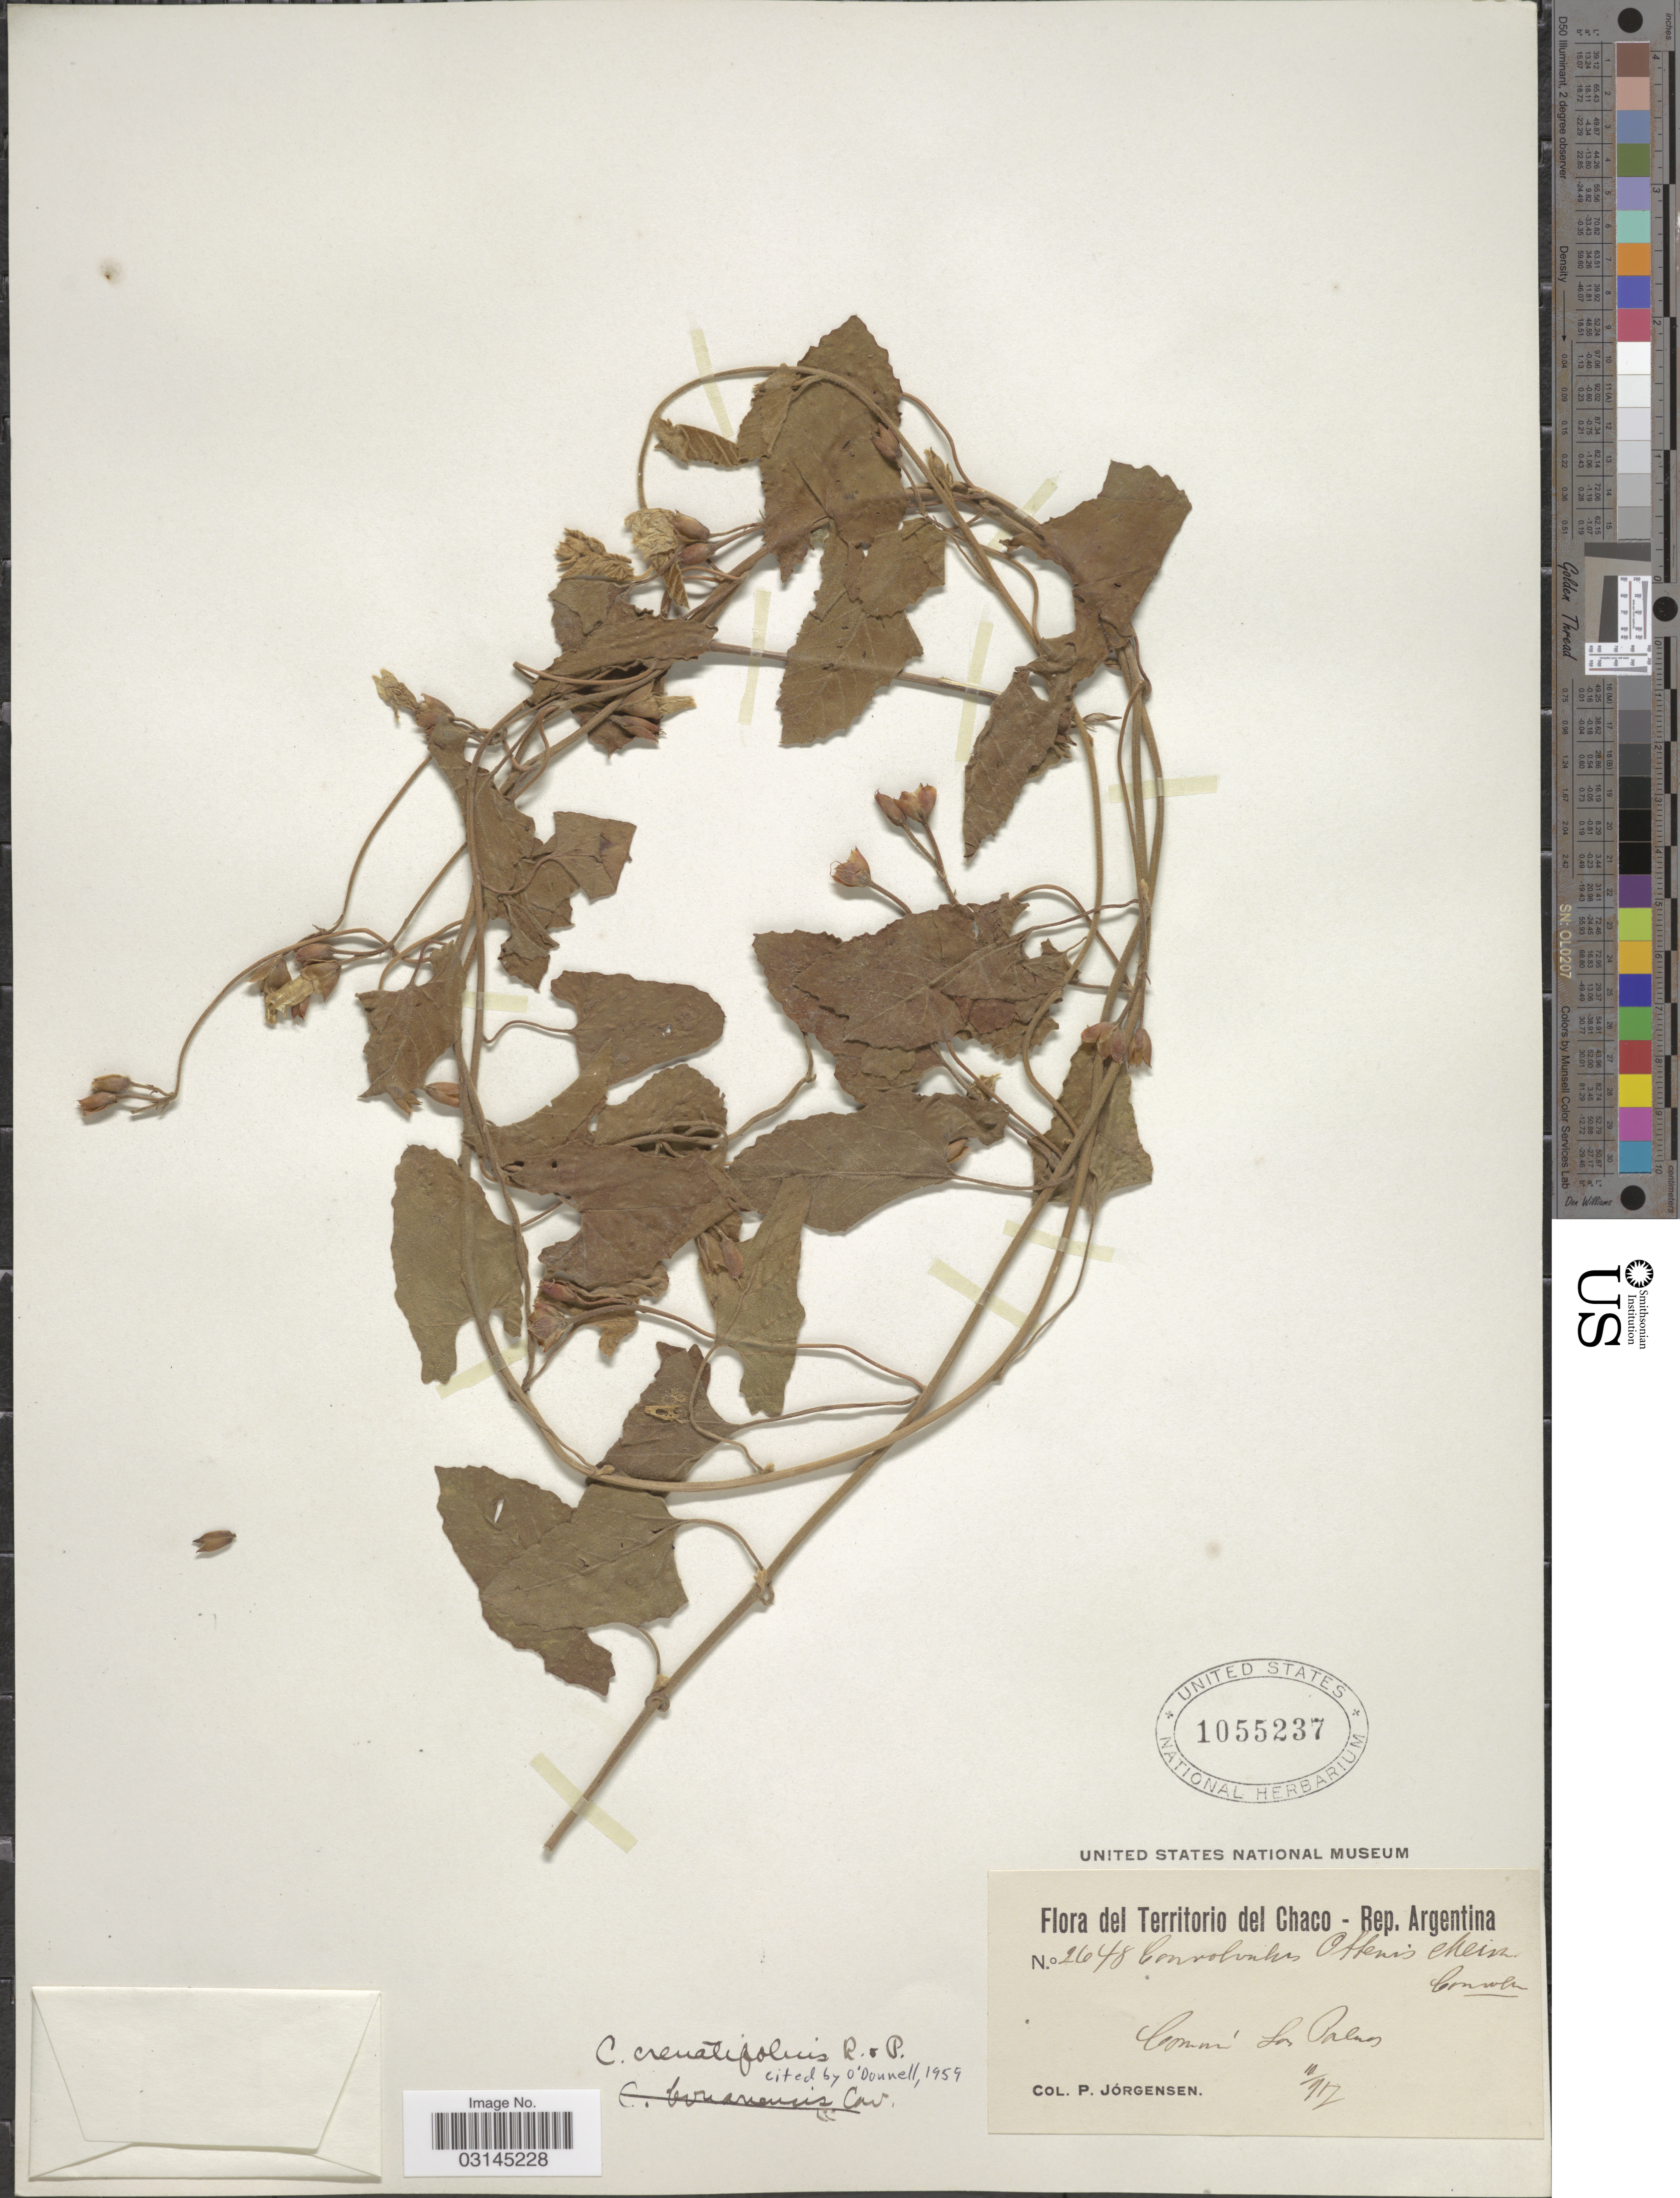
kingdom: Plantae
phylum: Tracheophyta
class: Magnoliopsida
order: Solanales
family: Convolvulaceae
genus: Convolvulus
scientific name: Convolvulus crenatifolius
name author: Ruiz & Pav.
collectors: P. Jörgensen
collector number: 2648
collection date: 1917-11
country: Argentina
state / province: Chaco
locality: Comun Los Palmas.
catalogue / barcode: US 1055237